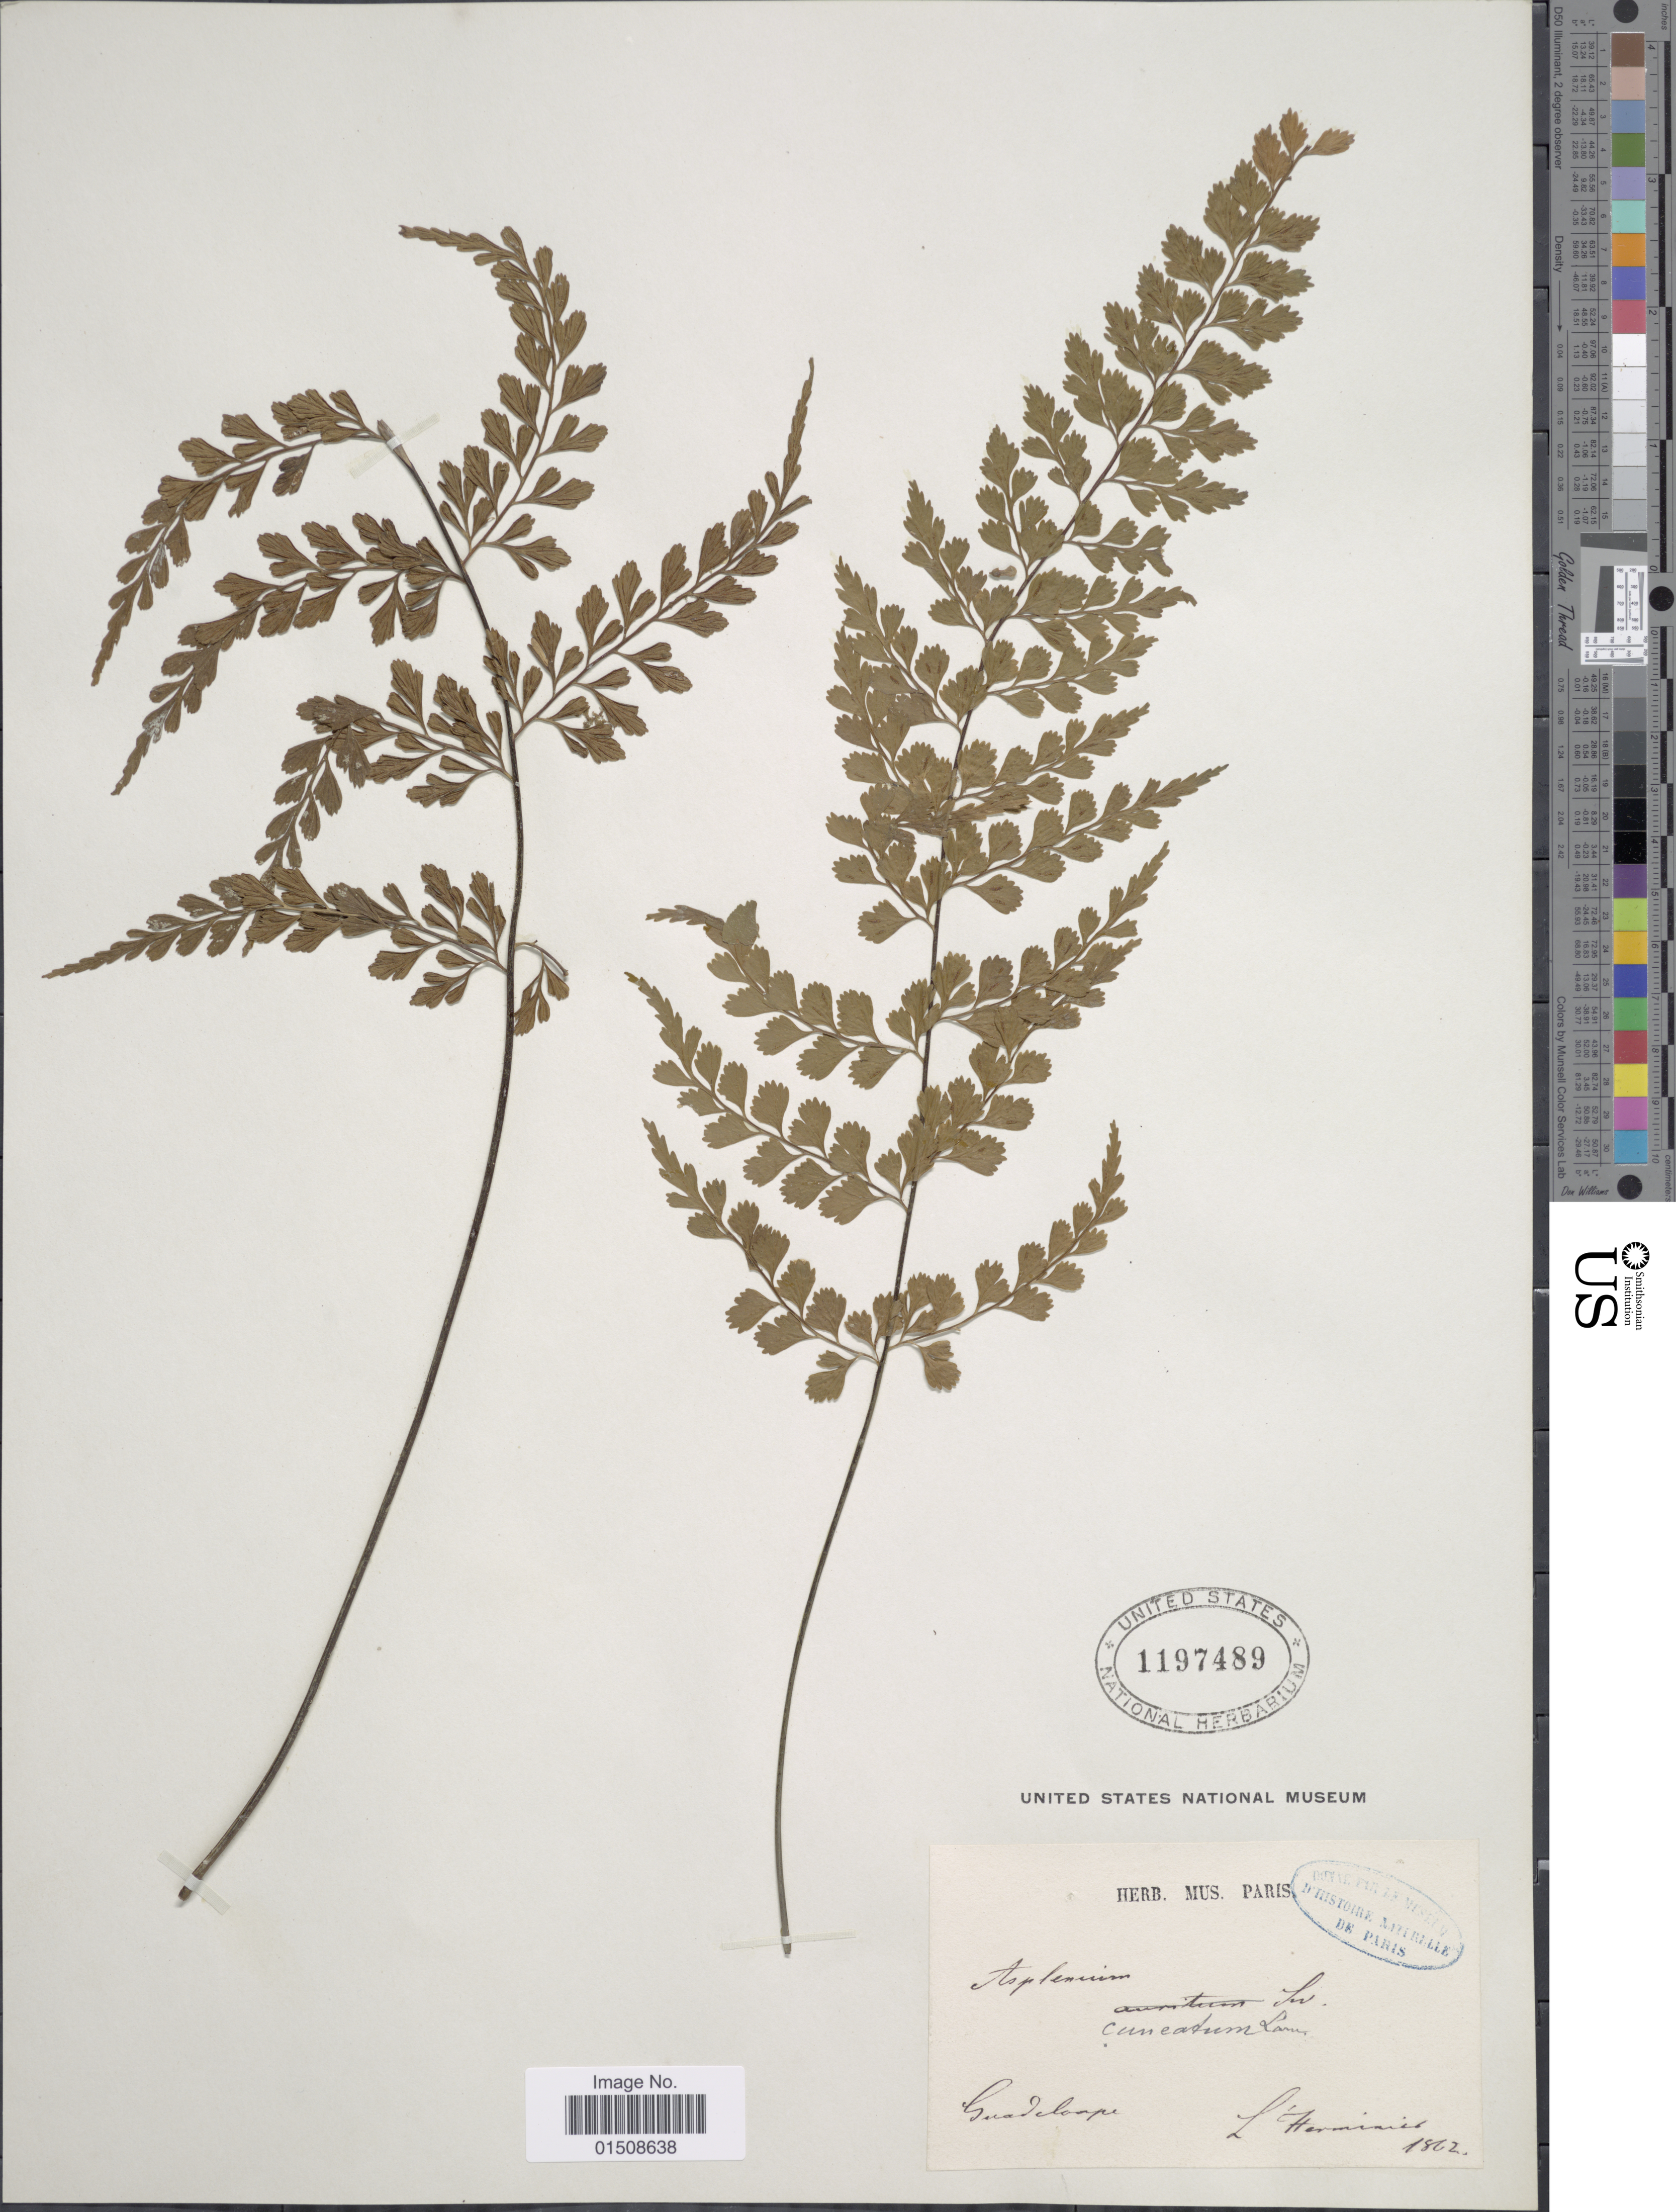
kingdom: Plantae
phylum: Tracheophyta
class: Polypodiopsida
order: Polypodiales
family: Aspleniaceae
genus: Asplenium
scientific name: Asplenium cuneatum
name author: Lam.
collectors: -. L'Herminier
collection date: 1862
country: Guadeloupe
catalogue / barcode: US 1197489